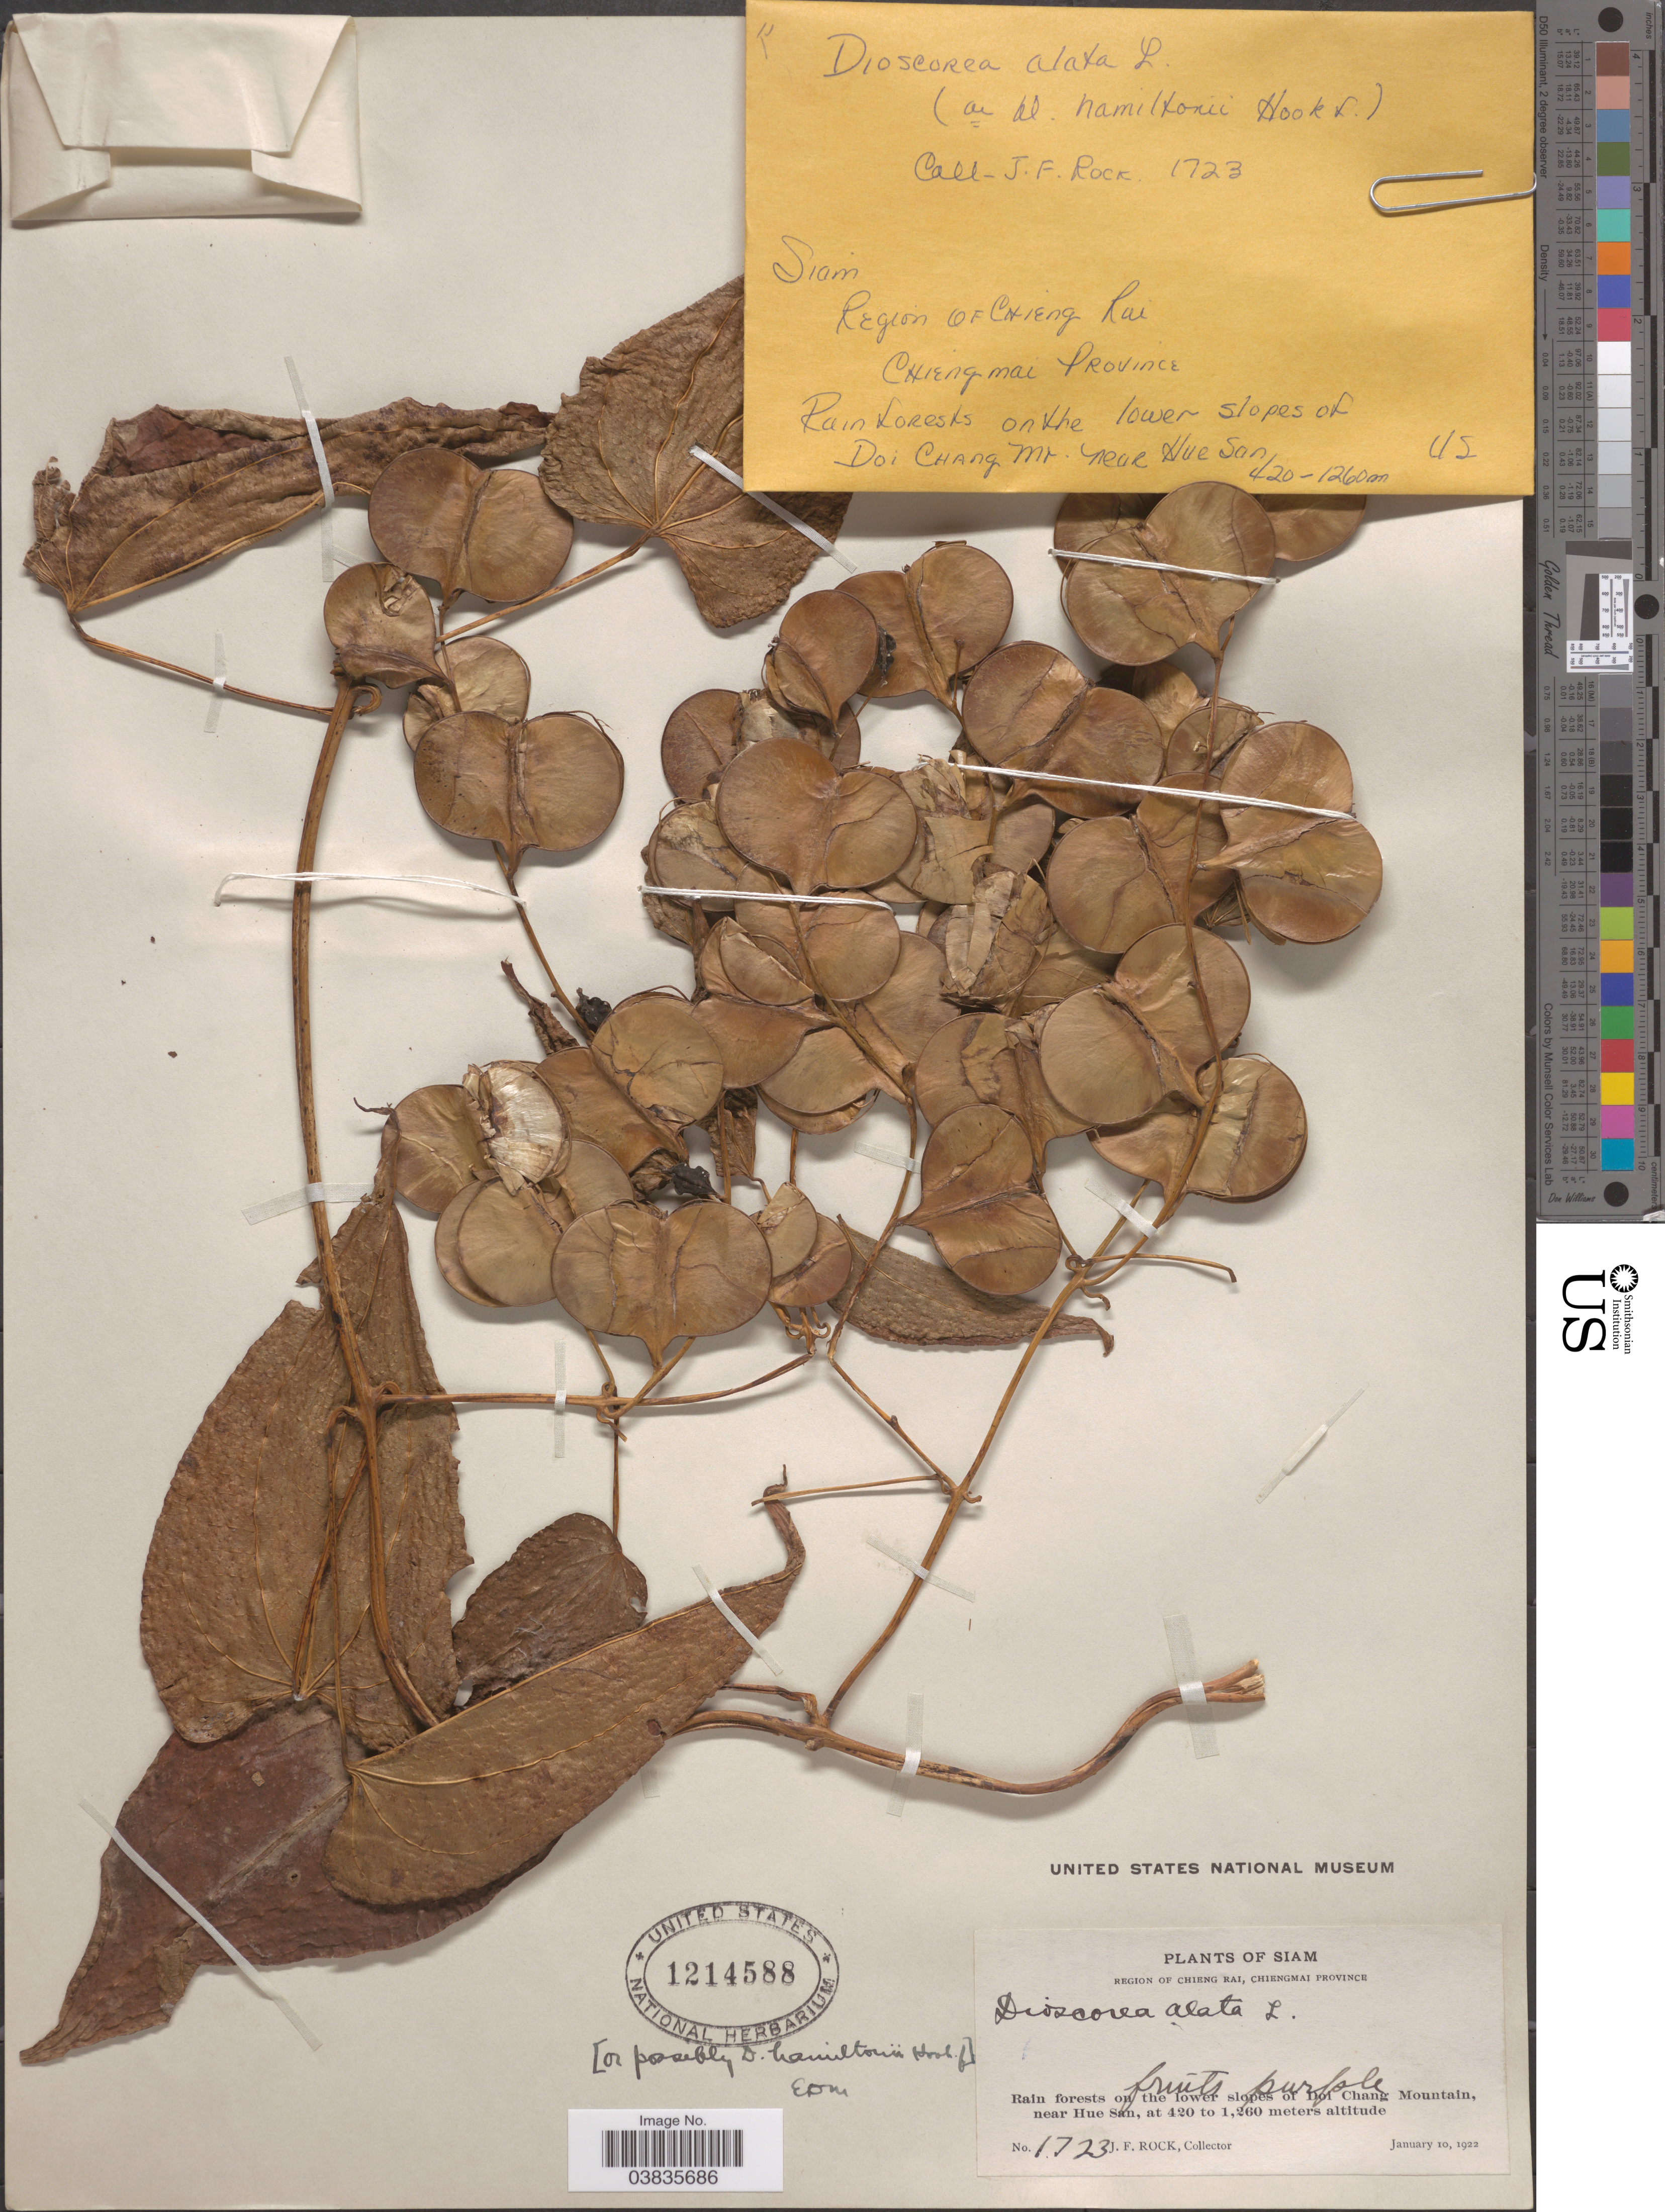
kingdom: Plantae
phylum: Tracheophyta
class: Liliopsida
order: Dioscoreales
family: Dioscoreaceae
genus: Dioscorea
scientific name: Dioscorea alata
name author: L.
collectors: J. Rock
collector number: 1723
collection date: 1922-01-10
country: Thailand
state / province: Chiang Mai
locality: Region of Chieng Rai, Chiengmai Province. Rain forests on the lower slopes of Doi Chang Mountain, near Hue San.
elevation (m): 420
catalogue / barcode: US 1214588